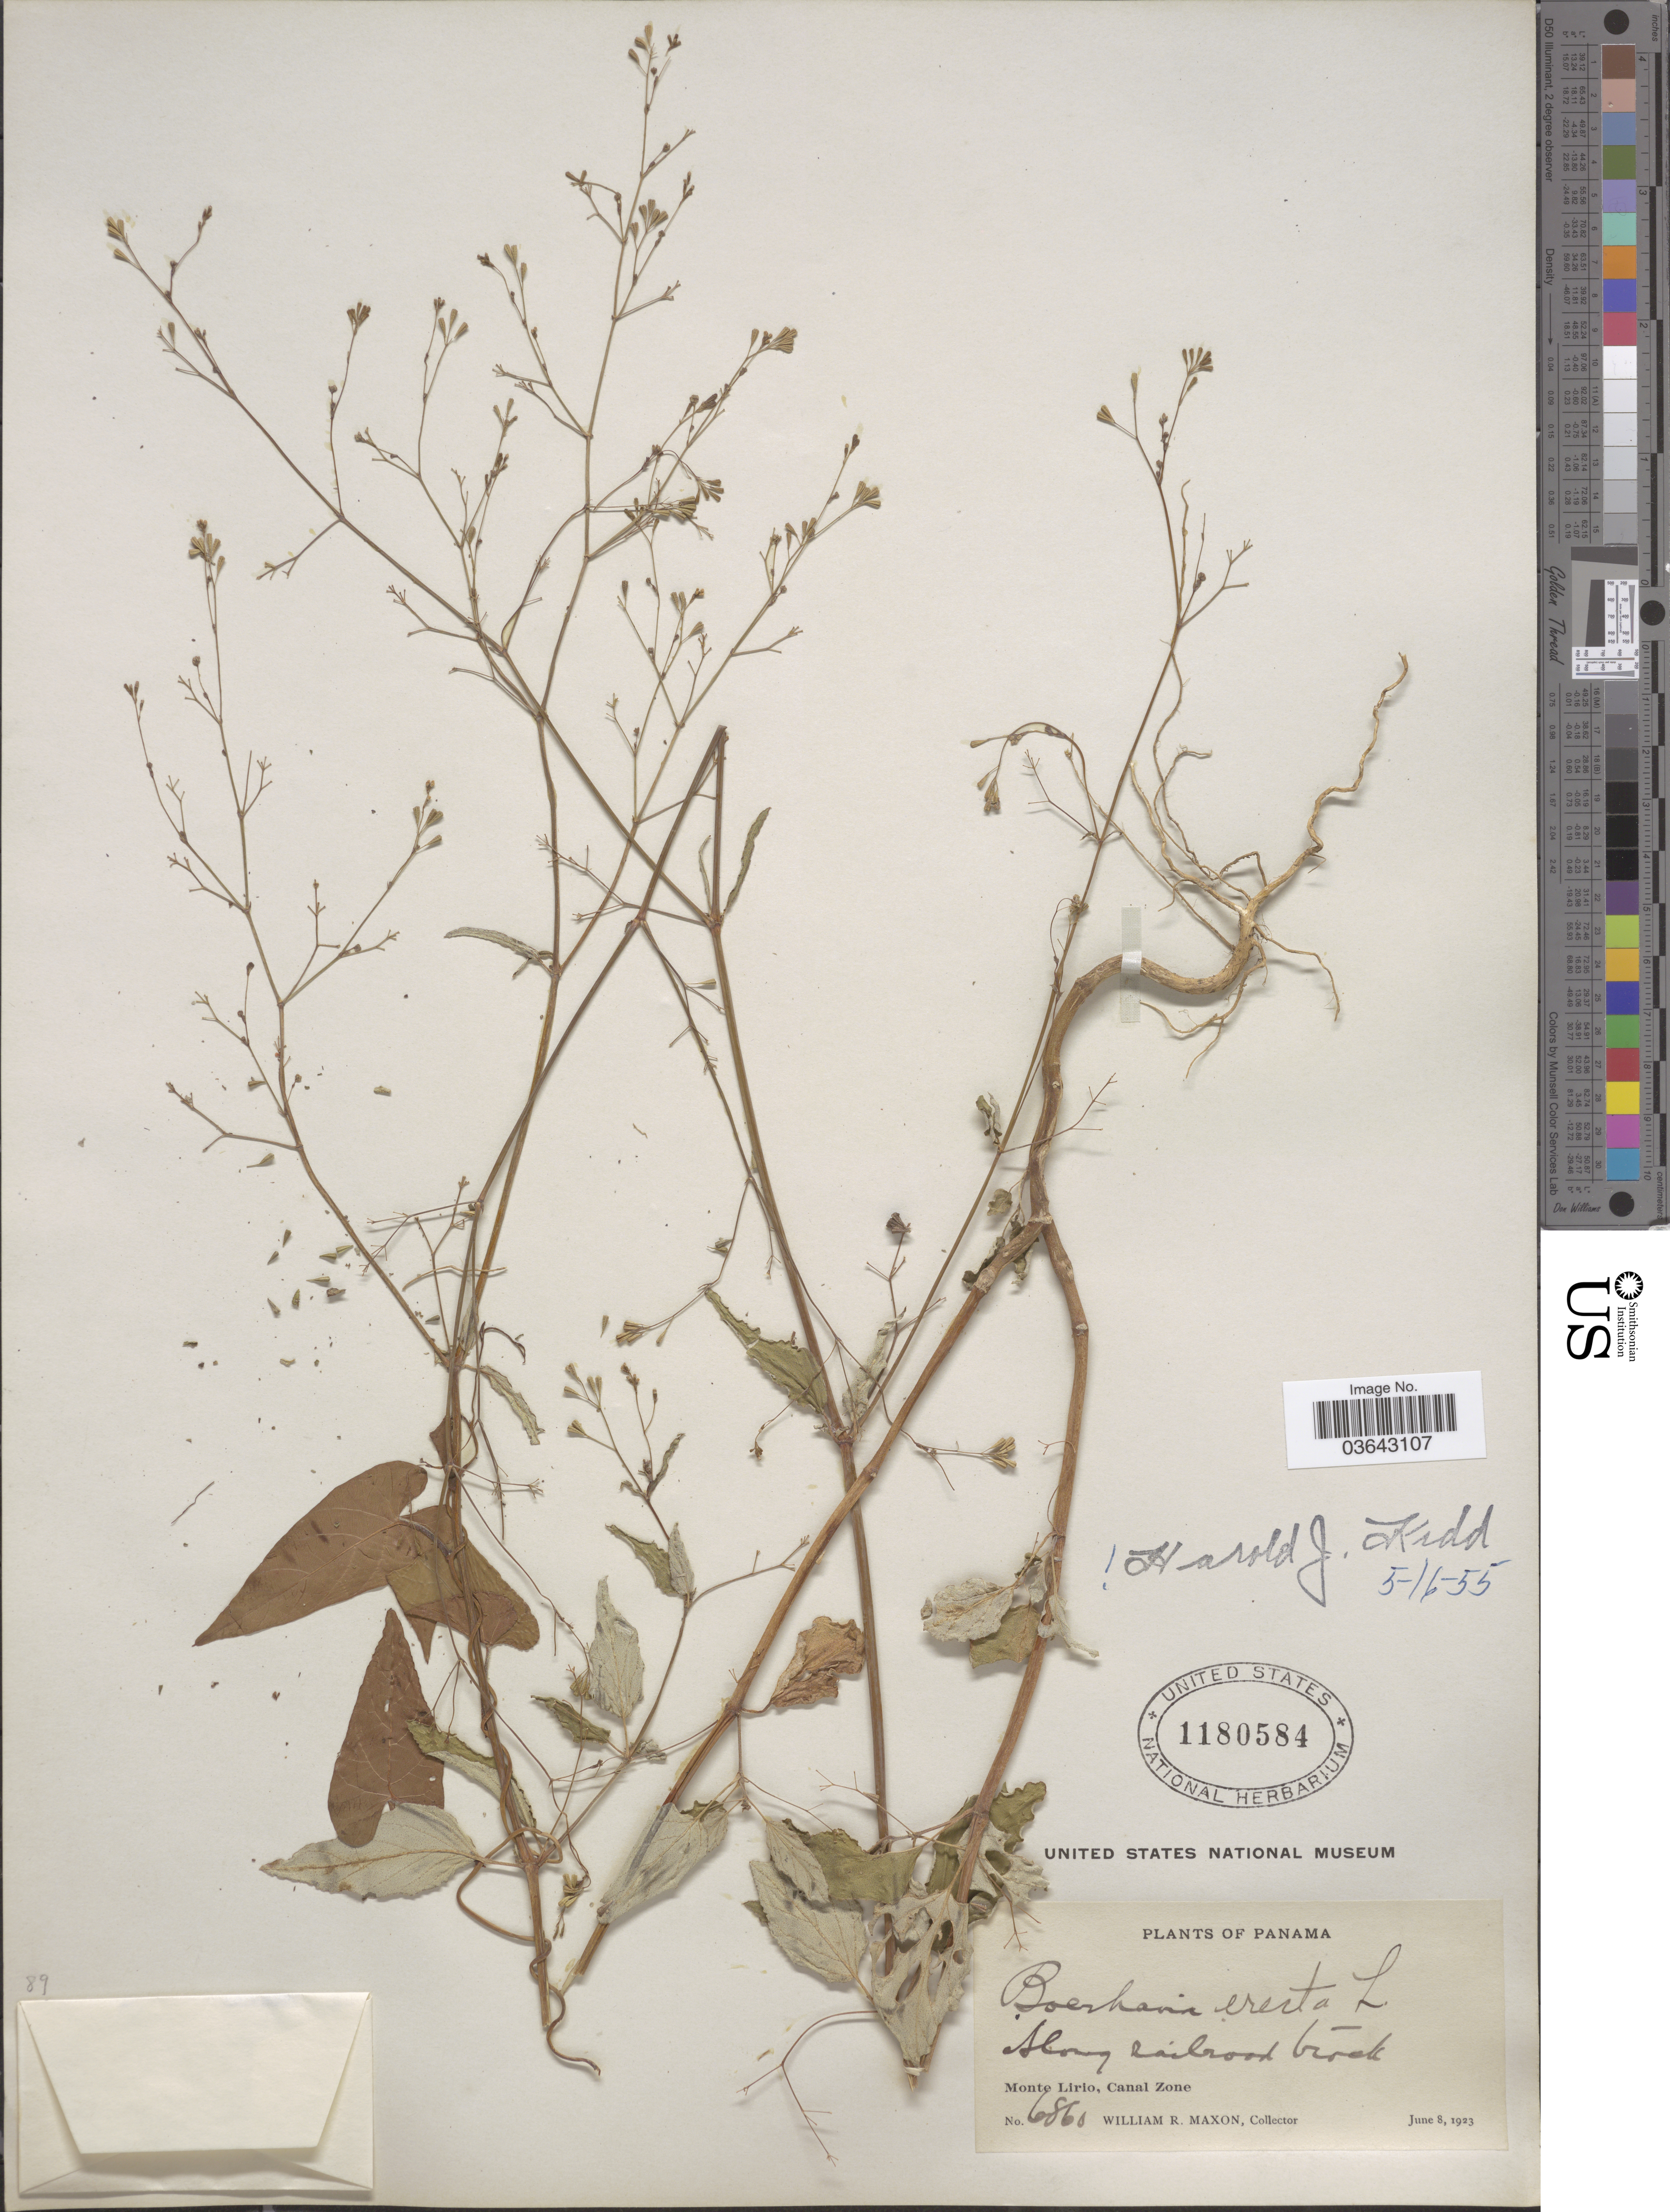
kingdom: Plantae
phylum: Tracheophyta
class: Magnoliopsida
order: Caryophyllales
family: Nyctaginaceae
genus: Boerhavia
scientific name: Boerhavia erecta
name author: L.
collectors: W. R. Maxon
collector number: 6860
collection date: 1923-06-08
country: Panama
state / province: Colón / Panamá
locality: Monte Lirio, Canal Zone.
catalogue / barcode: US 1180584